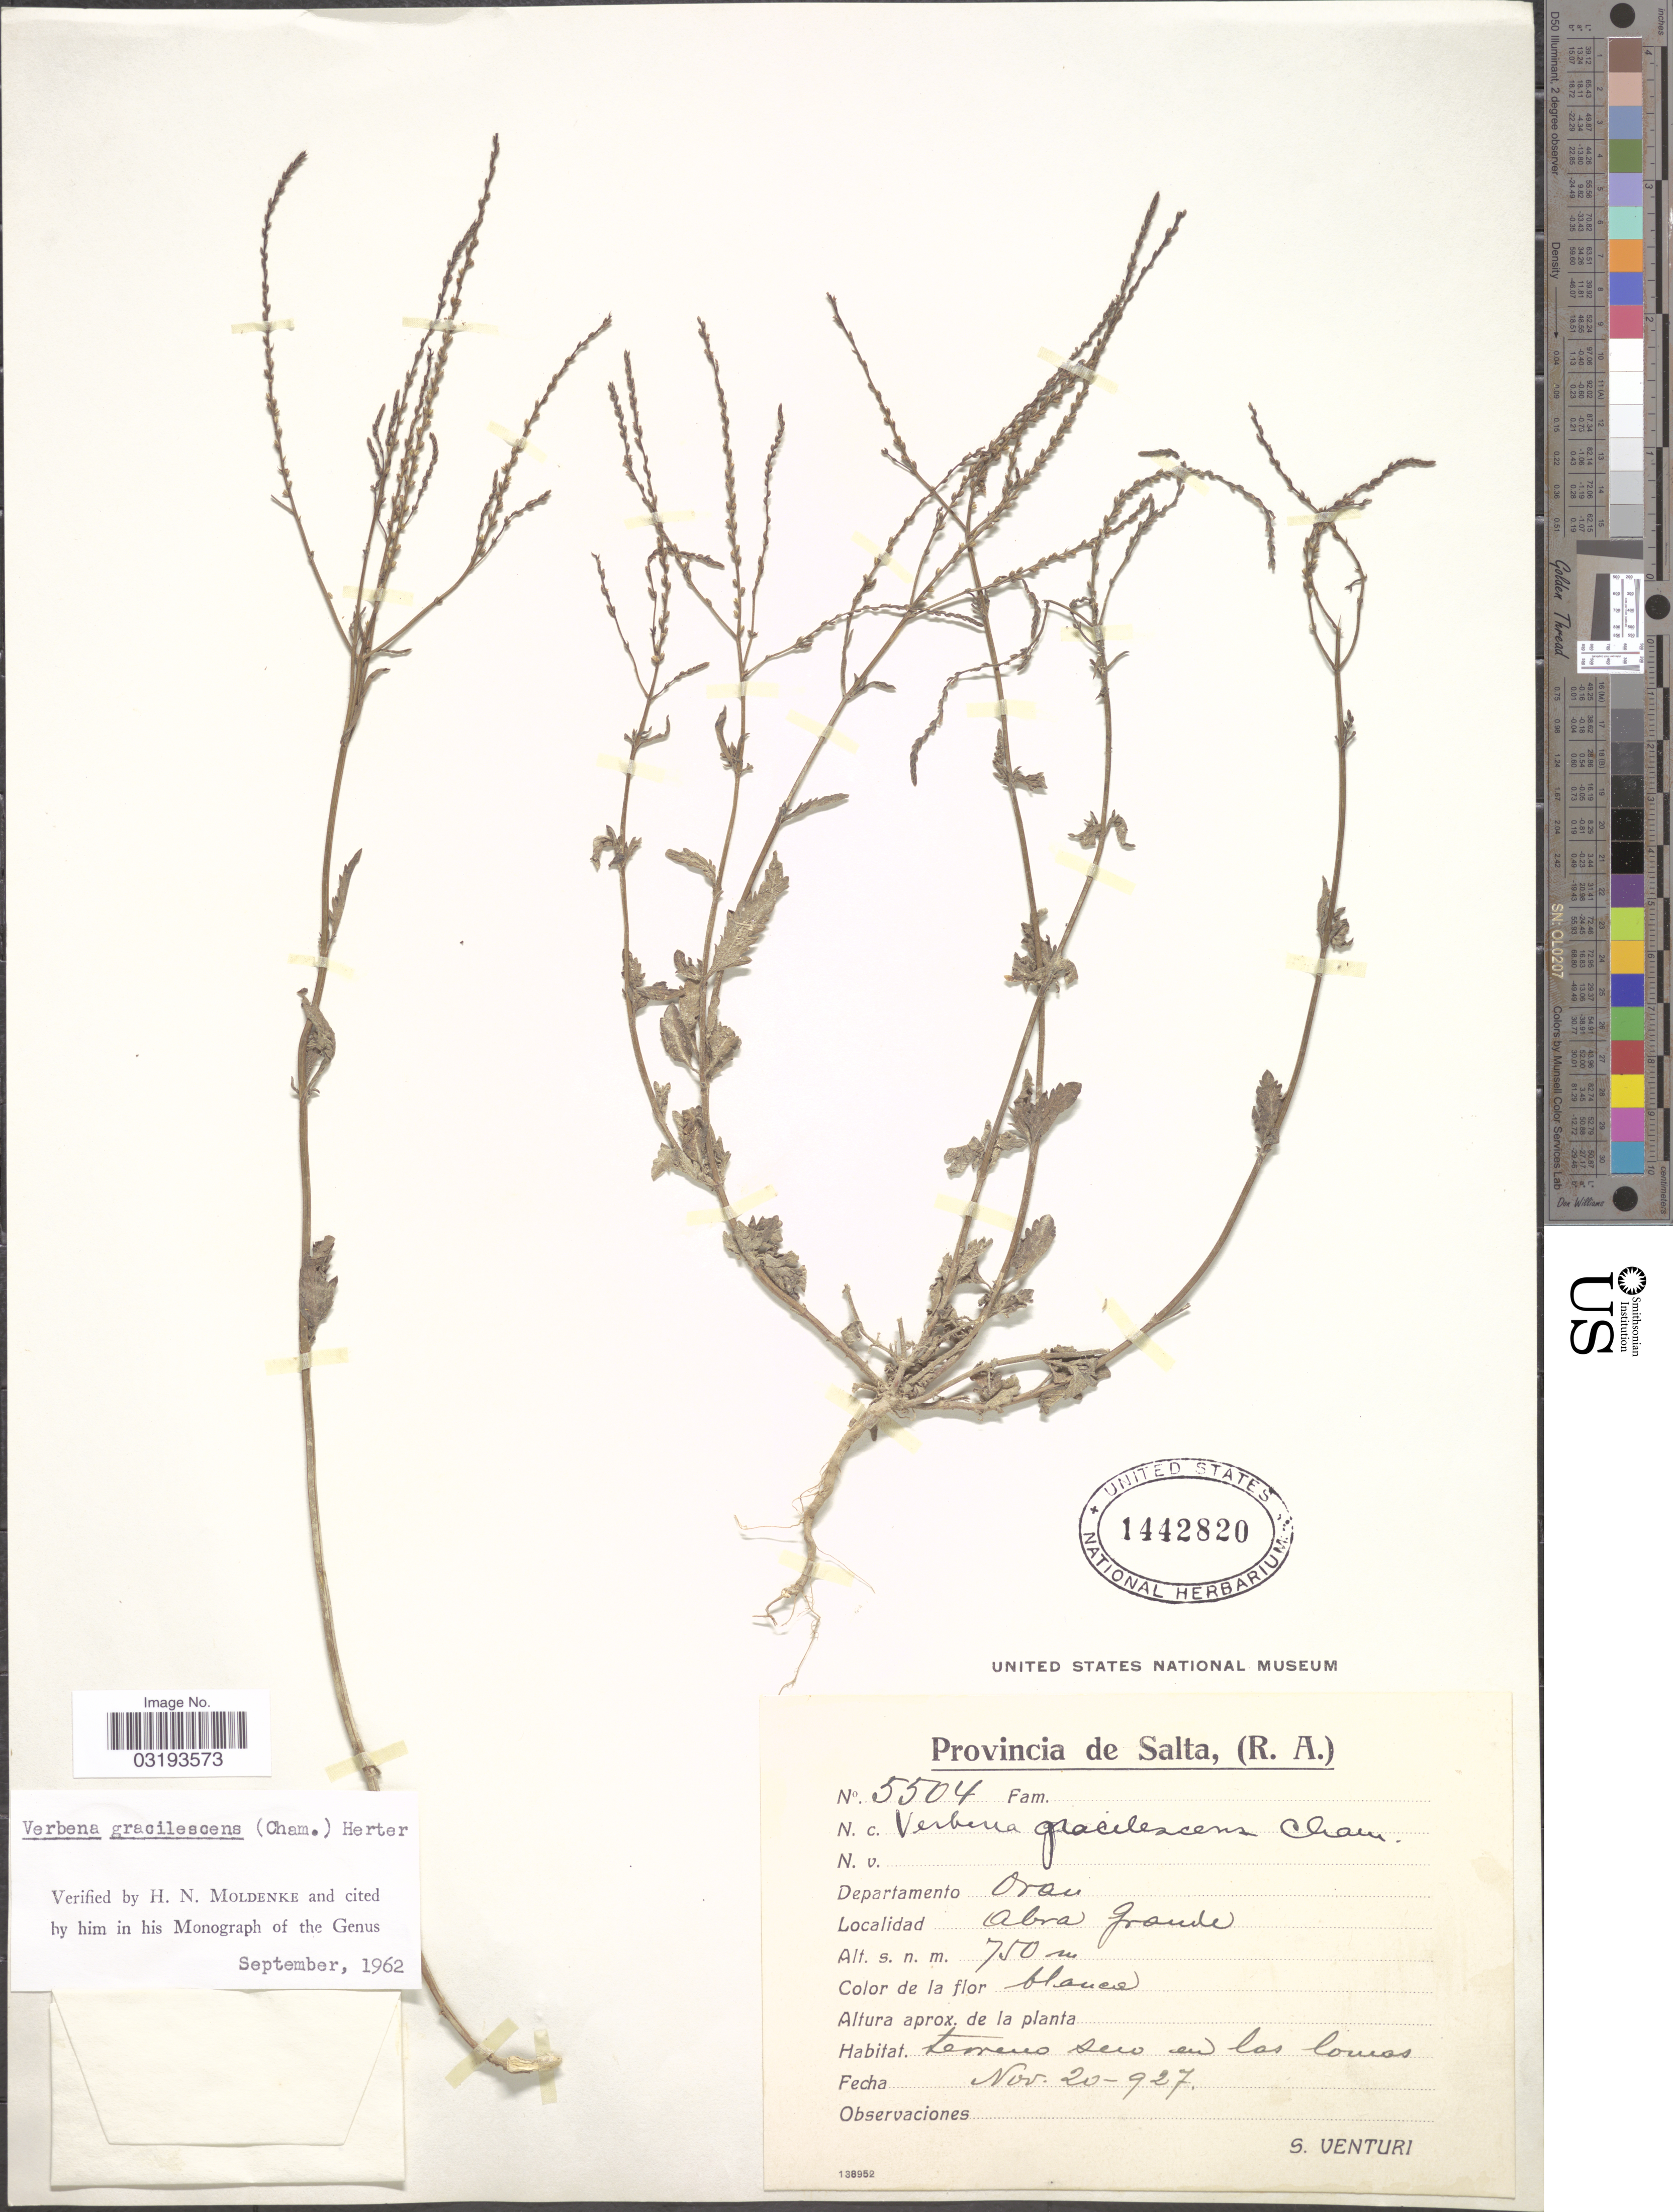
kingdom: Plantae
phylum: Tracheophyta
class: Magnoliopsida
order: Lamiales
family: Verbenaceae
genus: Verbena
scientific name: Verbena gracilescens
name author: (Cham.) Herter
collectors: S. Venturi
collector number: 5504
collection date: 1927-11-20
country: Argentina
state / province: Salta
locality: Departamento Oran. Abra Grande.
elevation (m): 750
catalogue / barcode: US 1442820